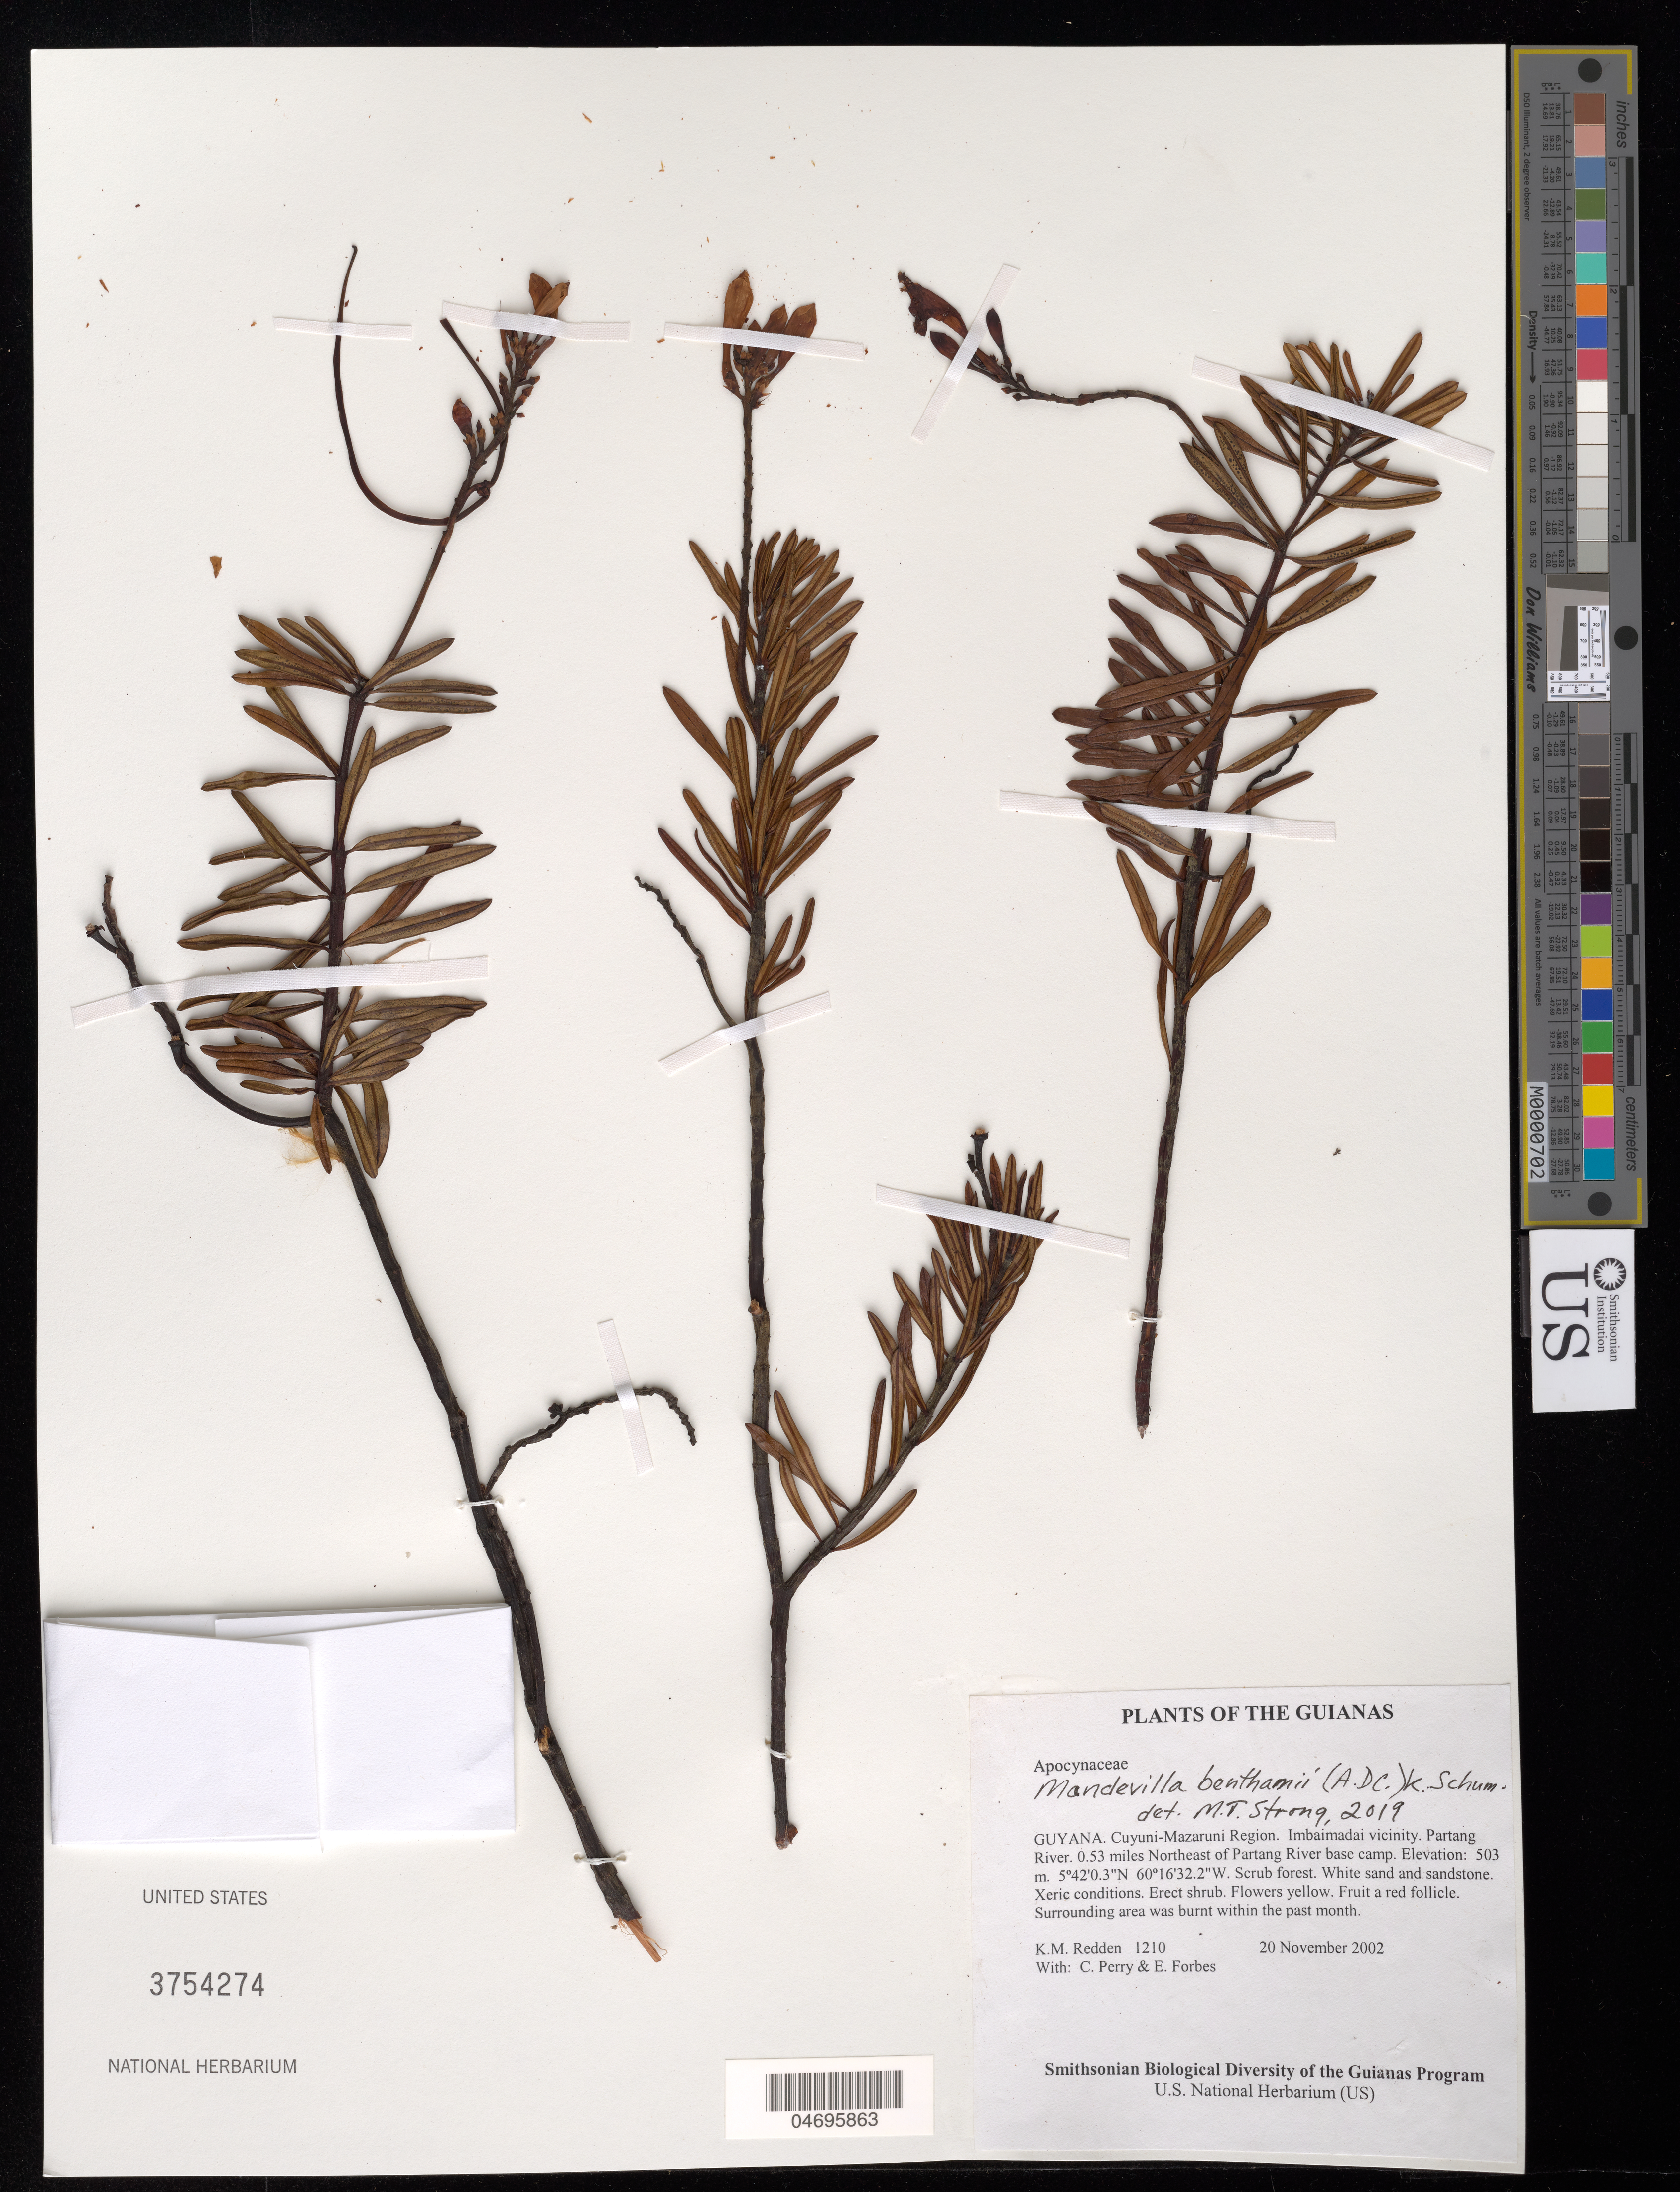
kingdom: Plantae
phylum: Tracheophyta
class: Magnoliopsida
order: Gentianales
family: Apocynaceae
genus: Mandevilla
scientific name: Mandevilla benthamii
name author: (A. DC.) K. Schum.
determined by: Strong, Mark T., (BOT), Smithsonian Institution - National Museum of Natural History (UNITED STATES)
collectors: K. M. Redden, C. Perry & E. Forbes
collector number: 1210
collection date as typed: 20 November 2002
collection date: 2002-11-20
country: Guyana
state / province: Cuyuni-Mazaruni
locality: Imbaimadai vicinity. Partang River. 0.53 miles Northeast of Partang River base camp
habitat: Scrub forest. White sand and sandstone. Xeric conditions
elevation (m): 503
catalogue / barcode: US 3754274